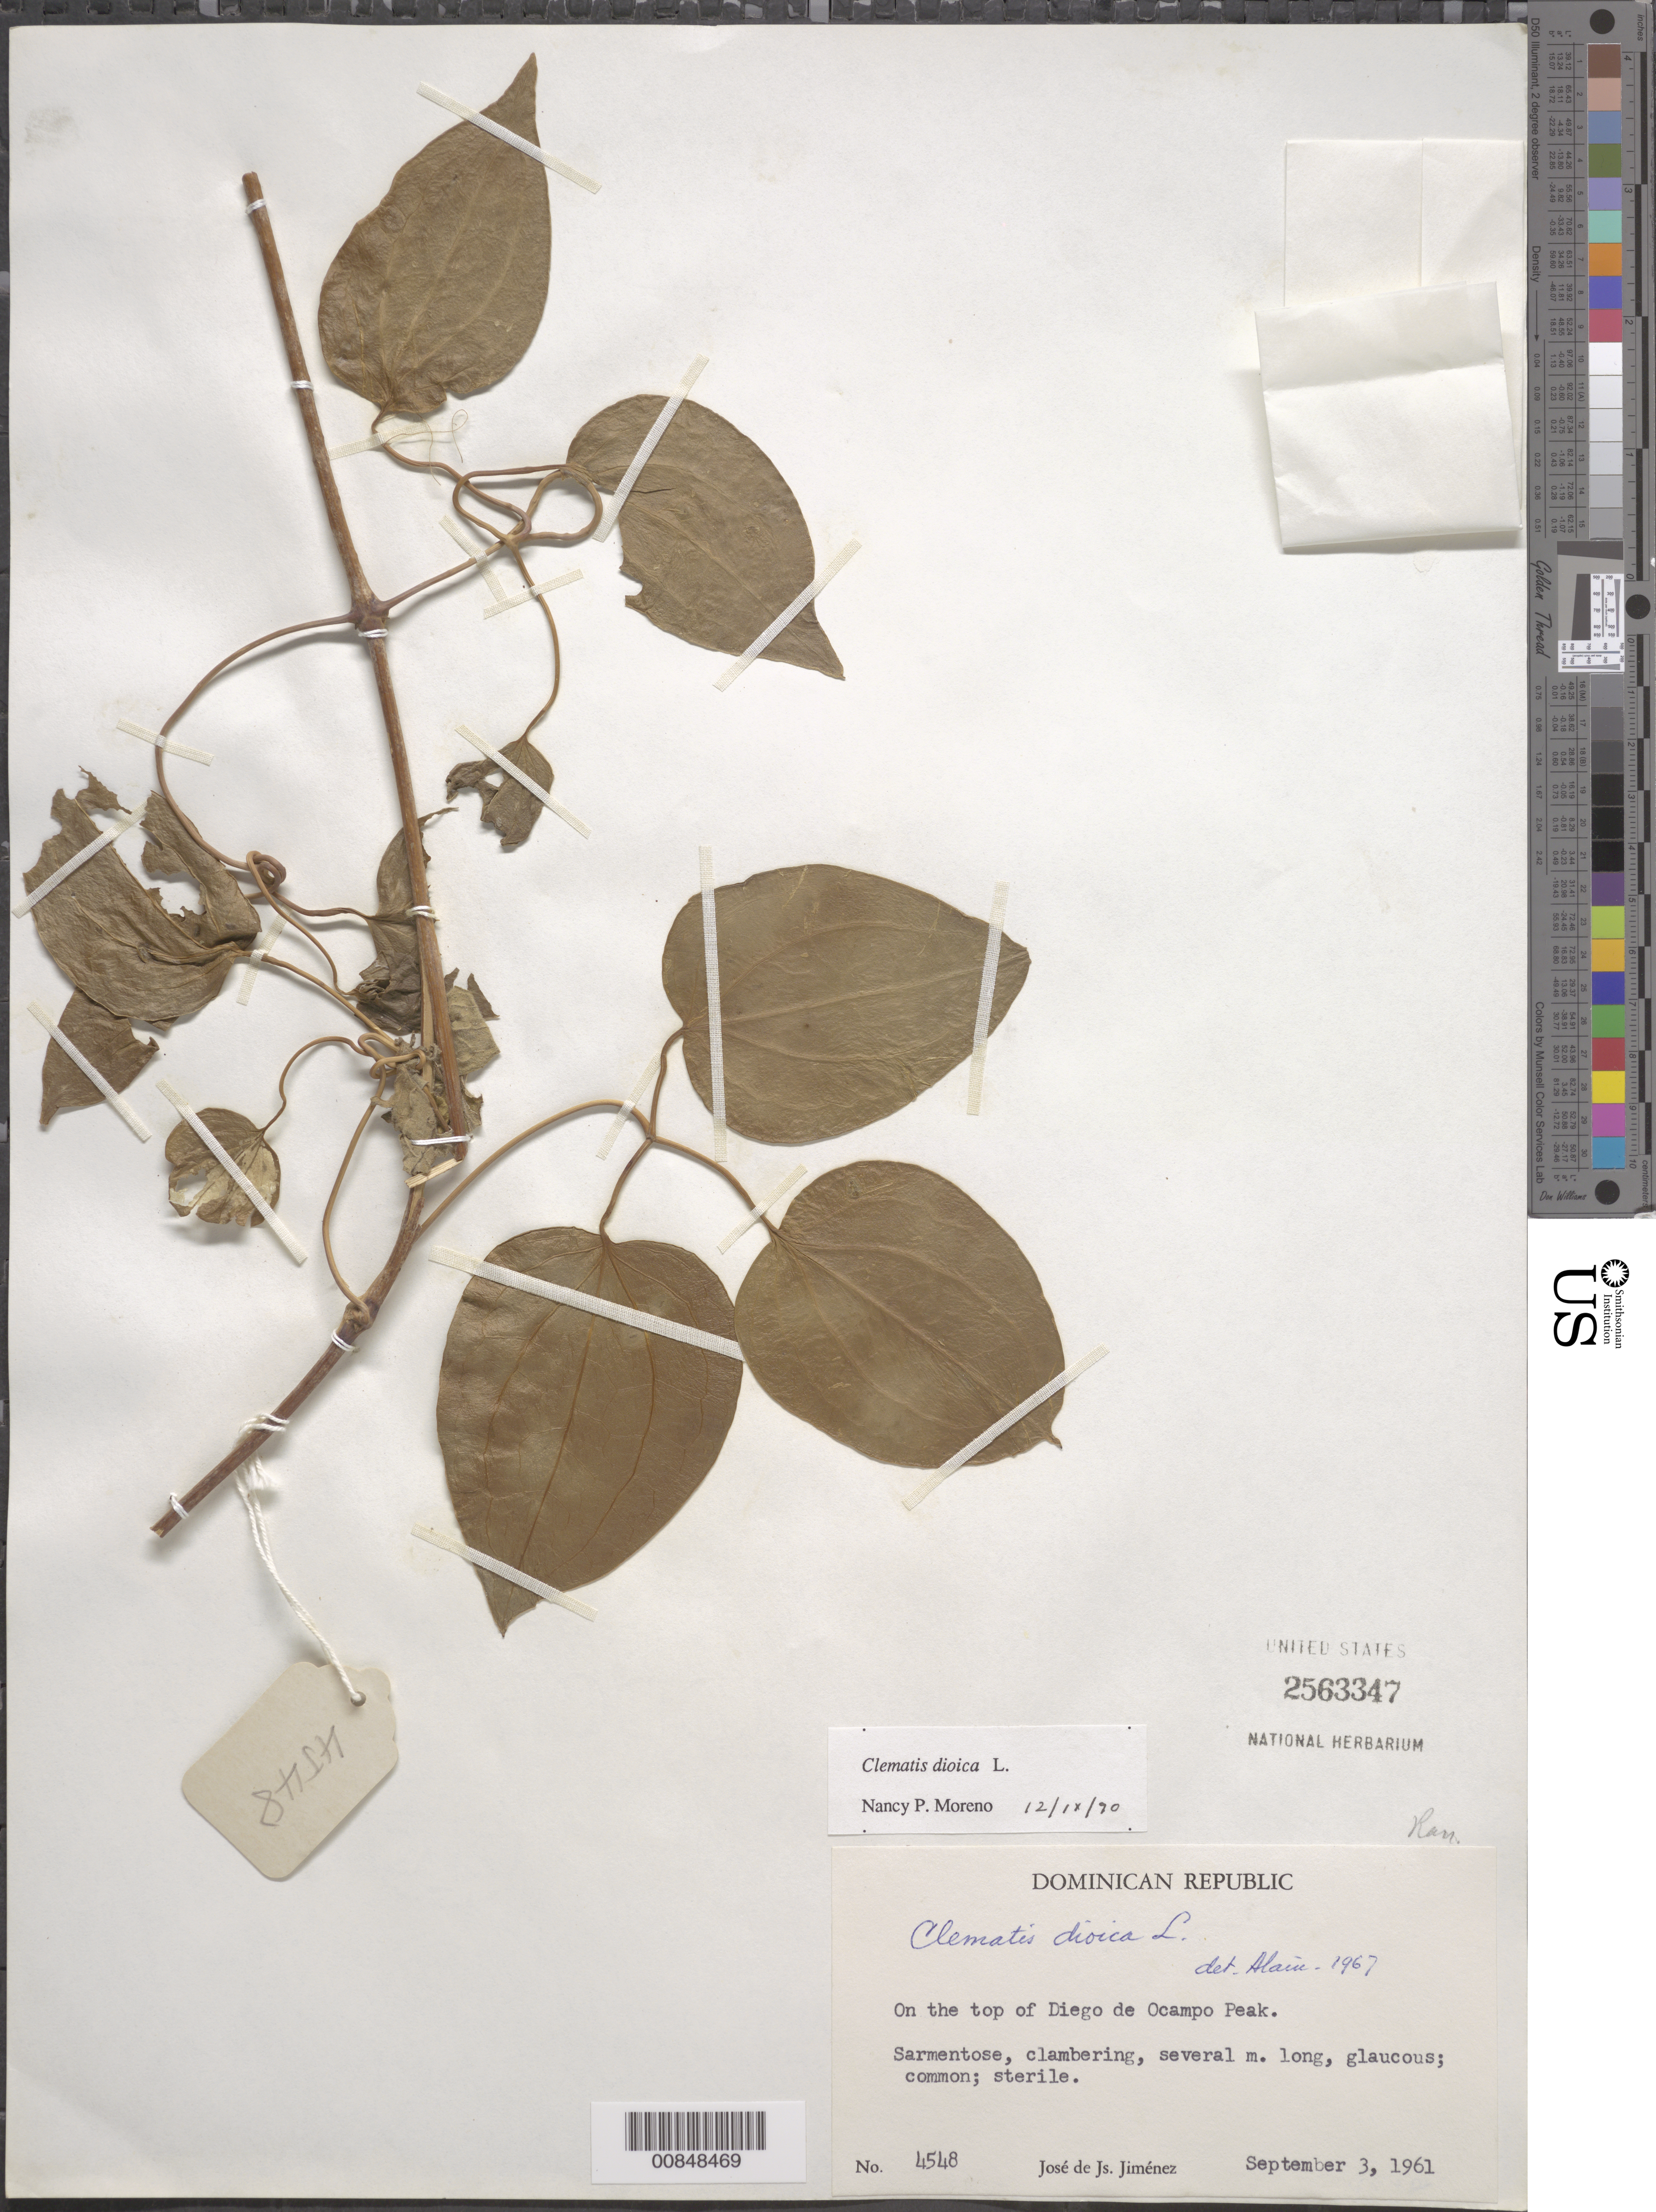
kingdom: Plantae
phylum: Tracheophyta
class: Magnoliopsida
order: Ranunculales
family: Ranunculaceae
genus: Clematis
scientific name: Clematis dioica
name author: L.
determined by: Moreno, N. P.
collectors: J. J. Jiménez Almonte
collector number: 4548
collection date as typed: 03 Sep 1961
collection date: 1961-09-03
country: Dominican Republic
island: Hispaniola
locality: On the top of Diego de Ocampo Peak.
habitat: On the top of peak.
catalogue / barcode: US 2563347